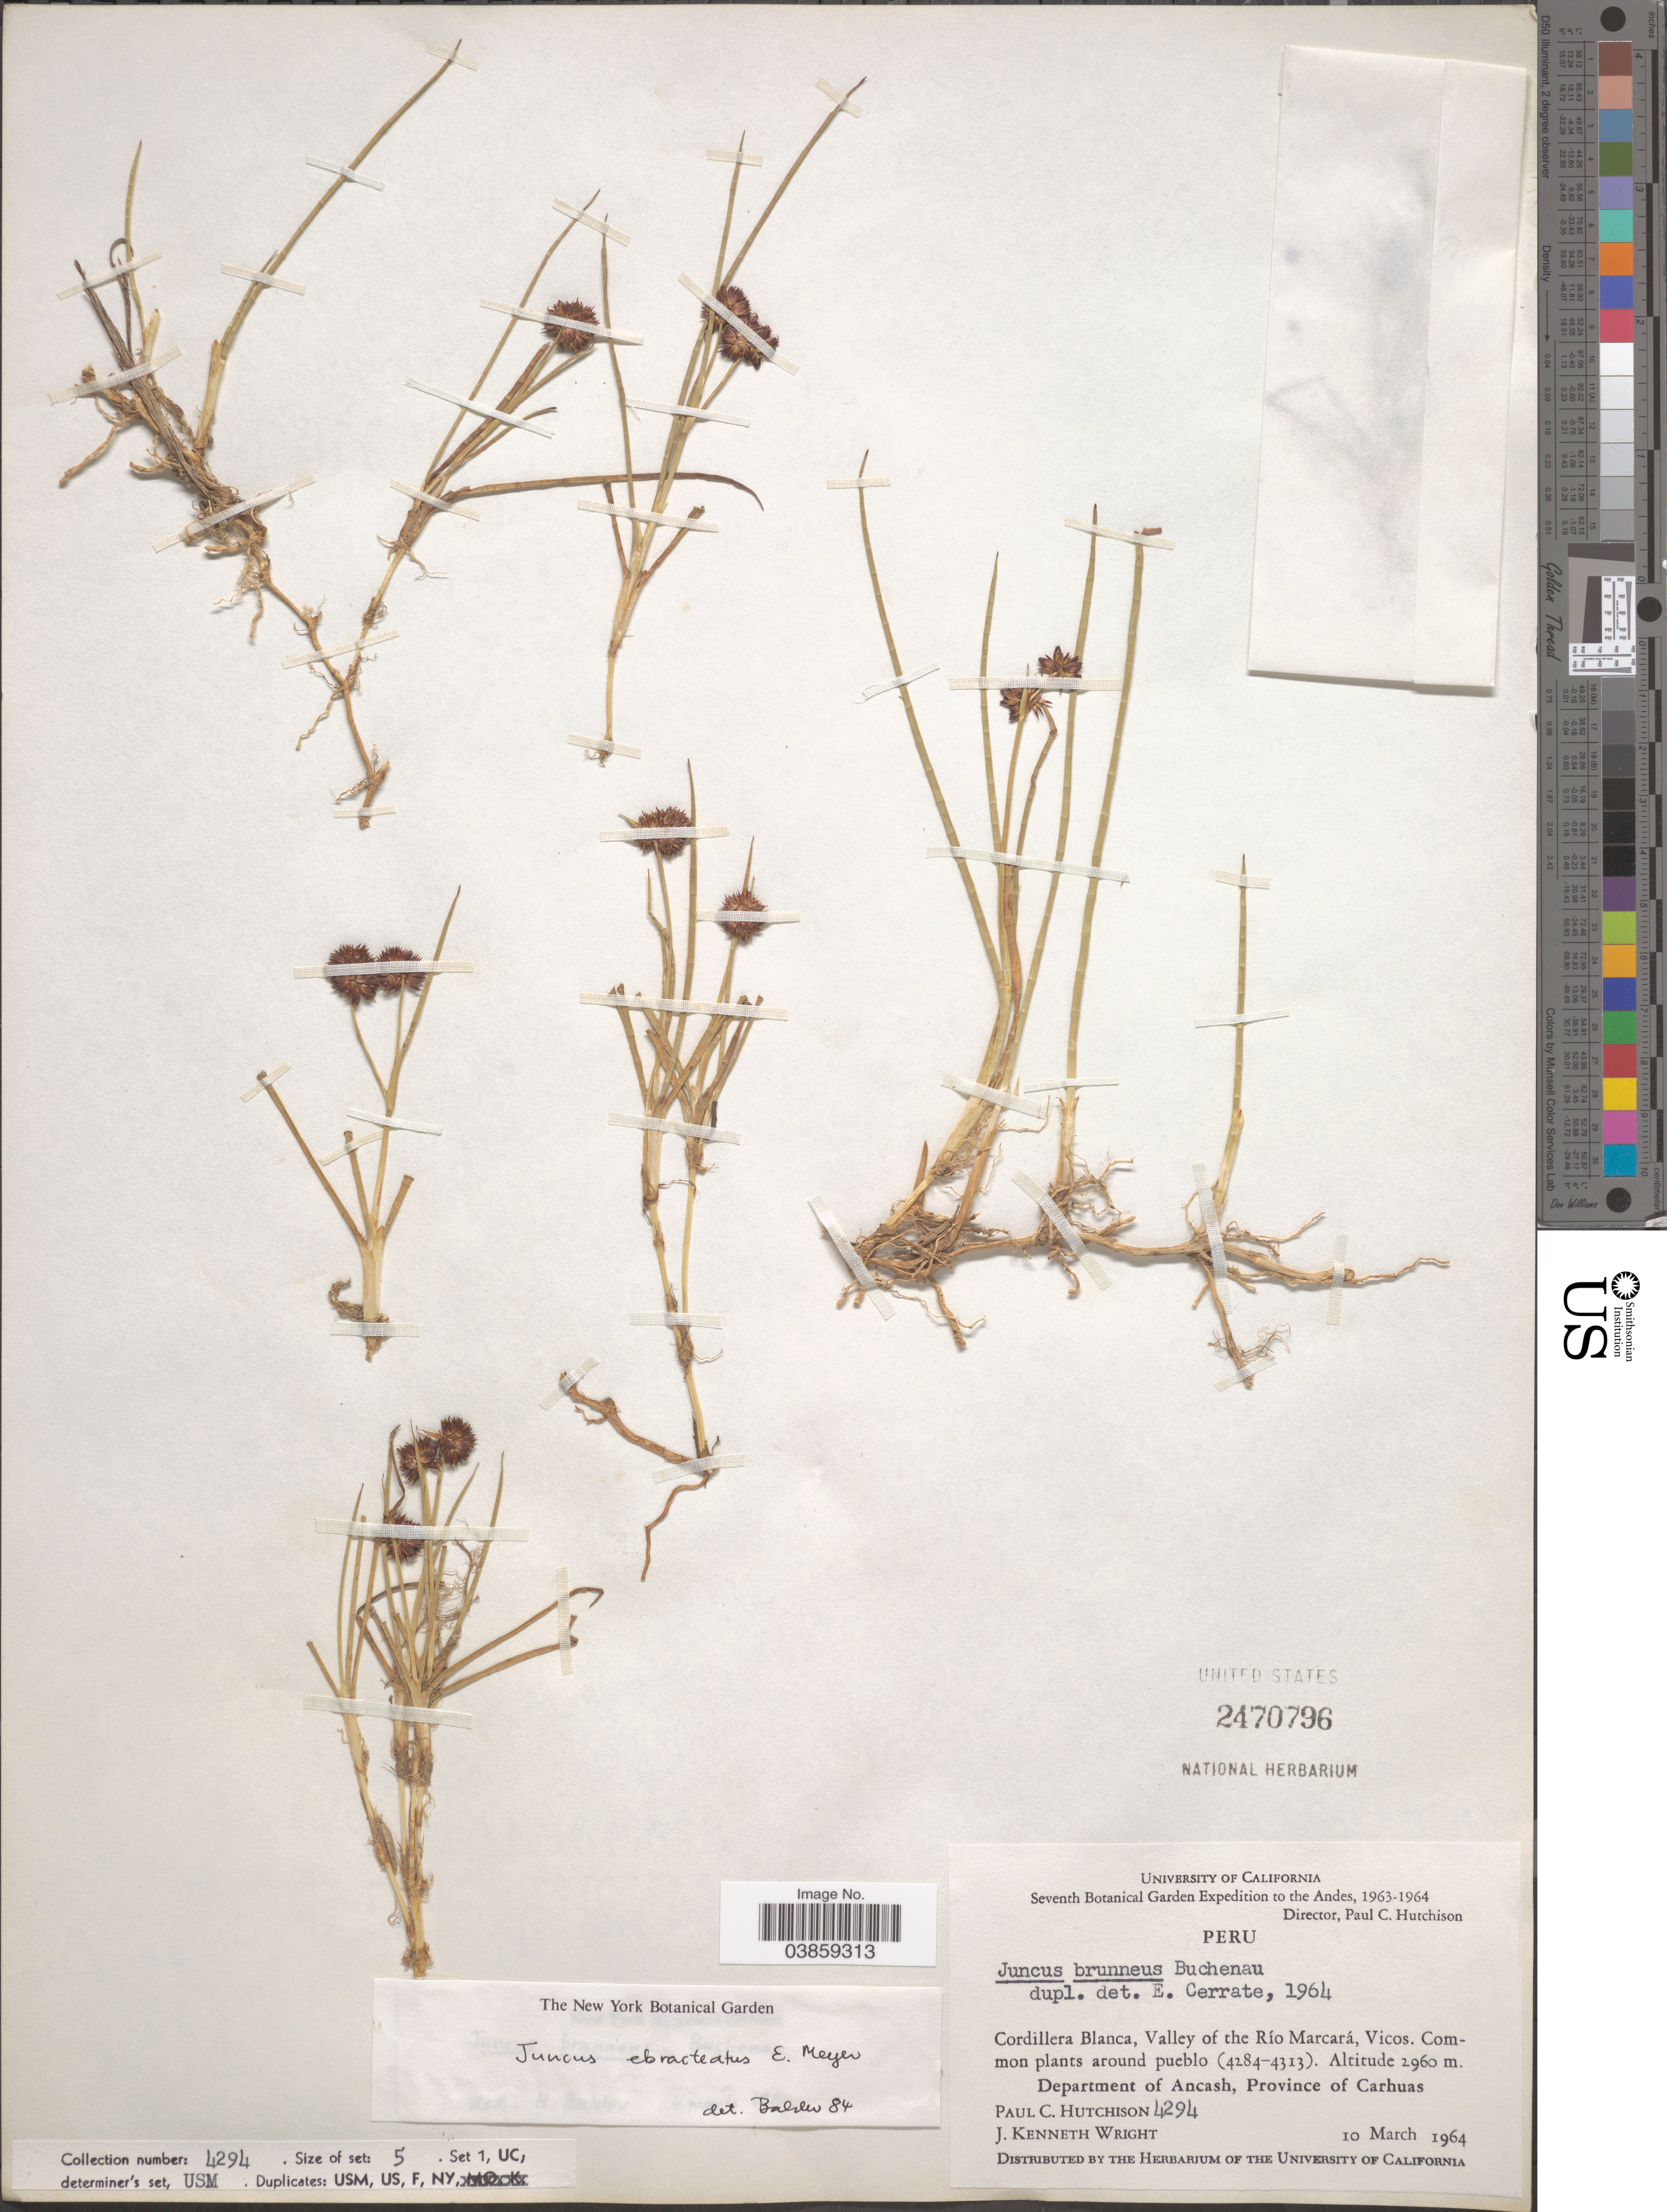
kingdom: Plantae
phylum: Tracheophyta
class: Liliopsida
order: Poales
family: Juncaceae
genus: Juncus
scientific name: Juncus ebracteatus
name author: E. Mey.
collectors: P. C. Hutchison & J. K. Wright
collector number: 4294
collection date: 1964-03-10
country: Peru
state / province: Ancash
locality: Cordillera Blanca, Valley of the Río Marcará, Vicos. Common plants around pueblo (4284-4313). Department of Ancash, Province of Carhuas.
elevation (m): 2960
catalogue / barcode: US 2470796